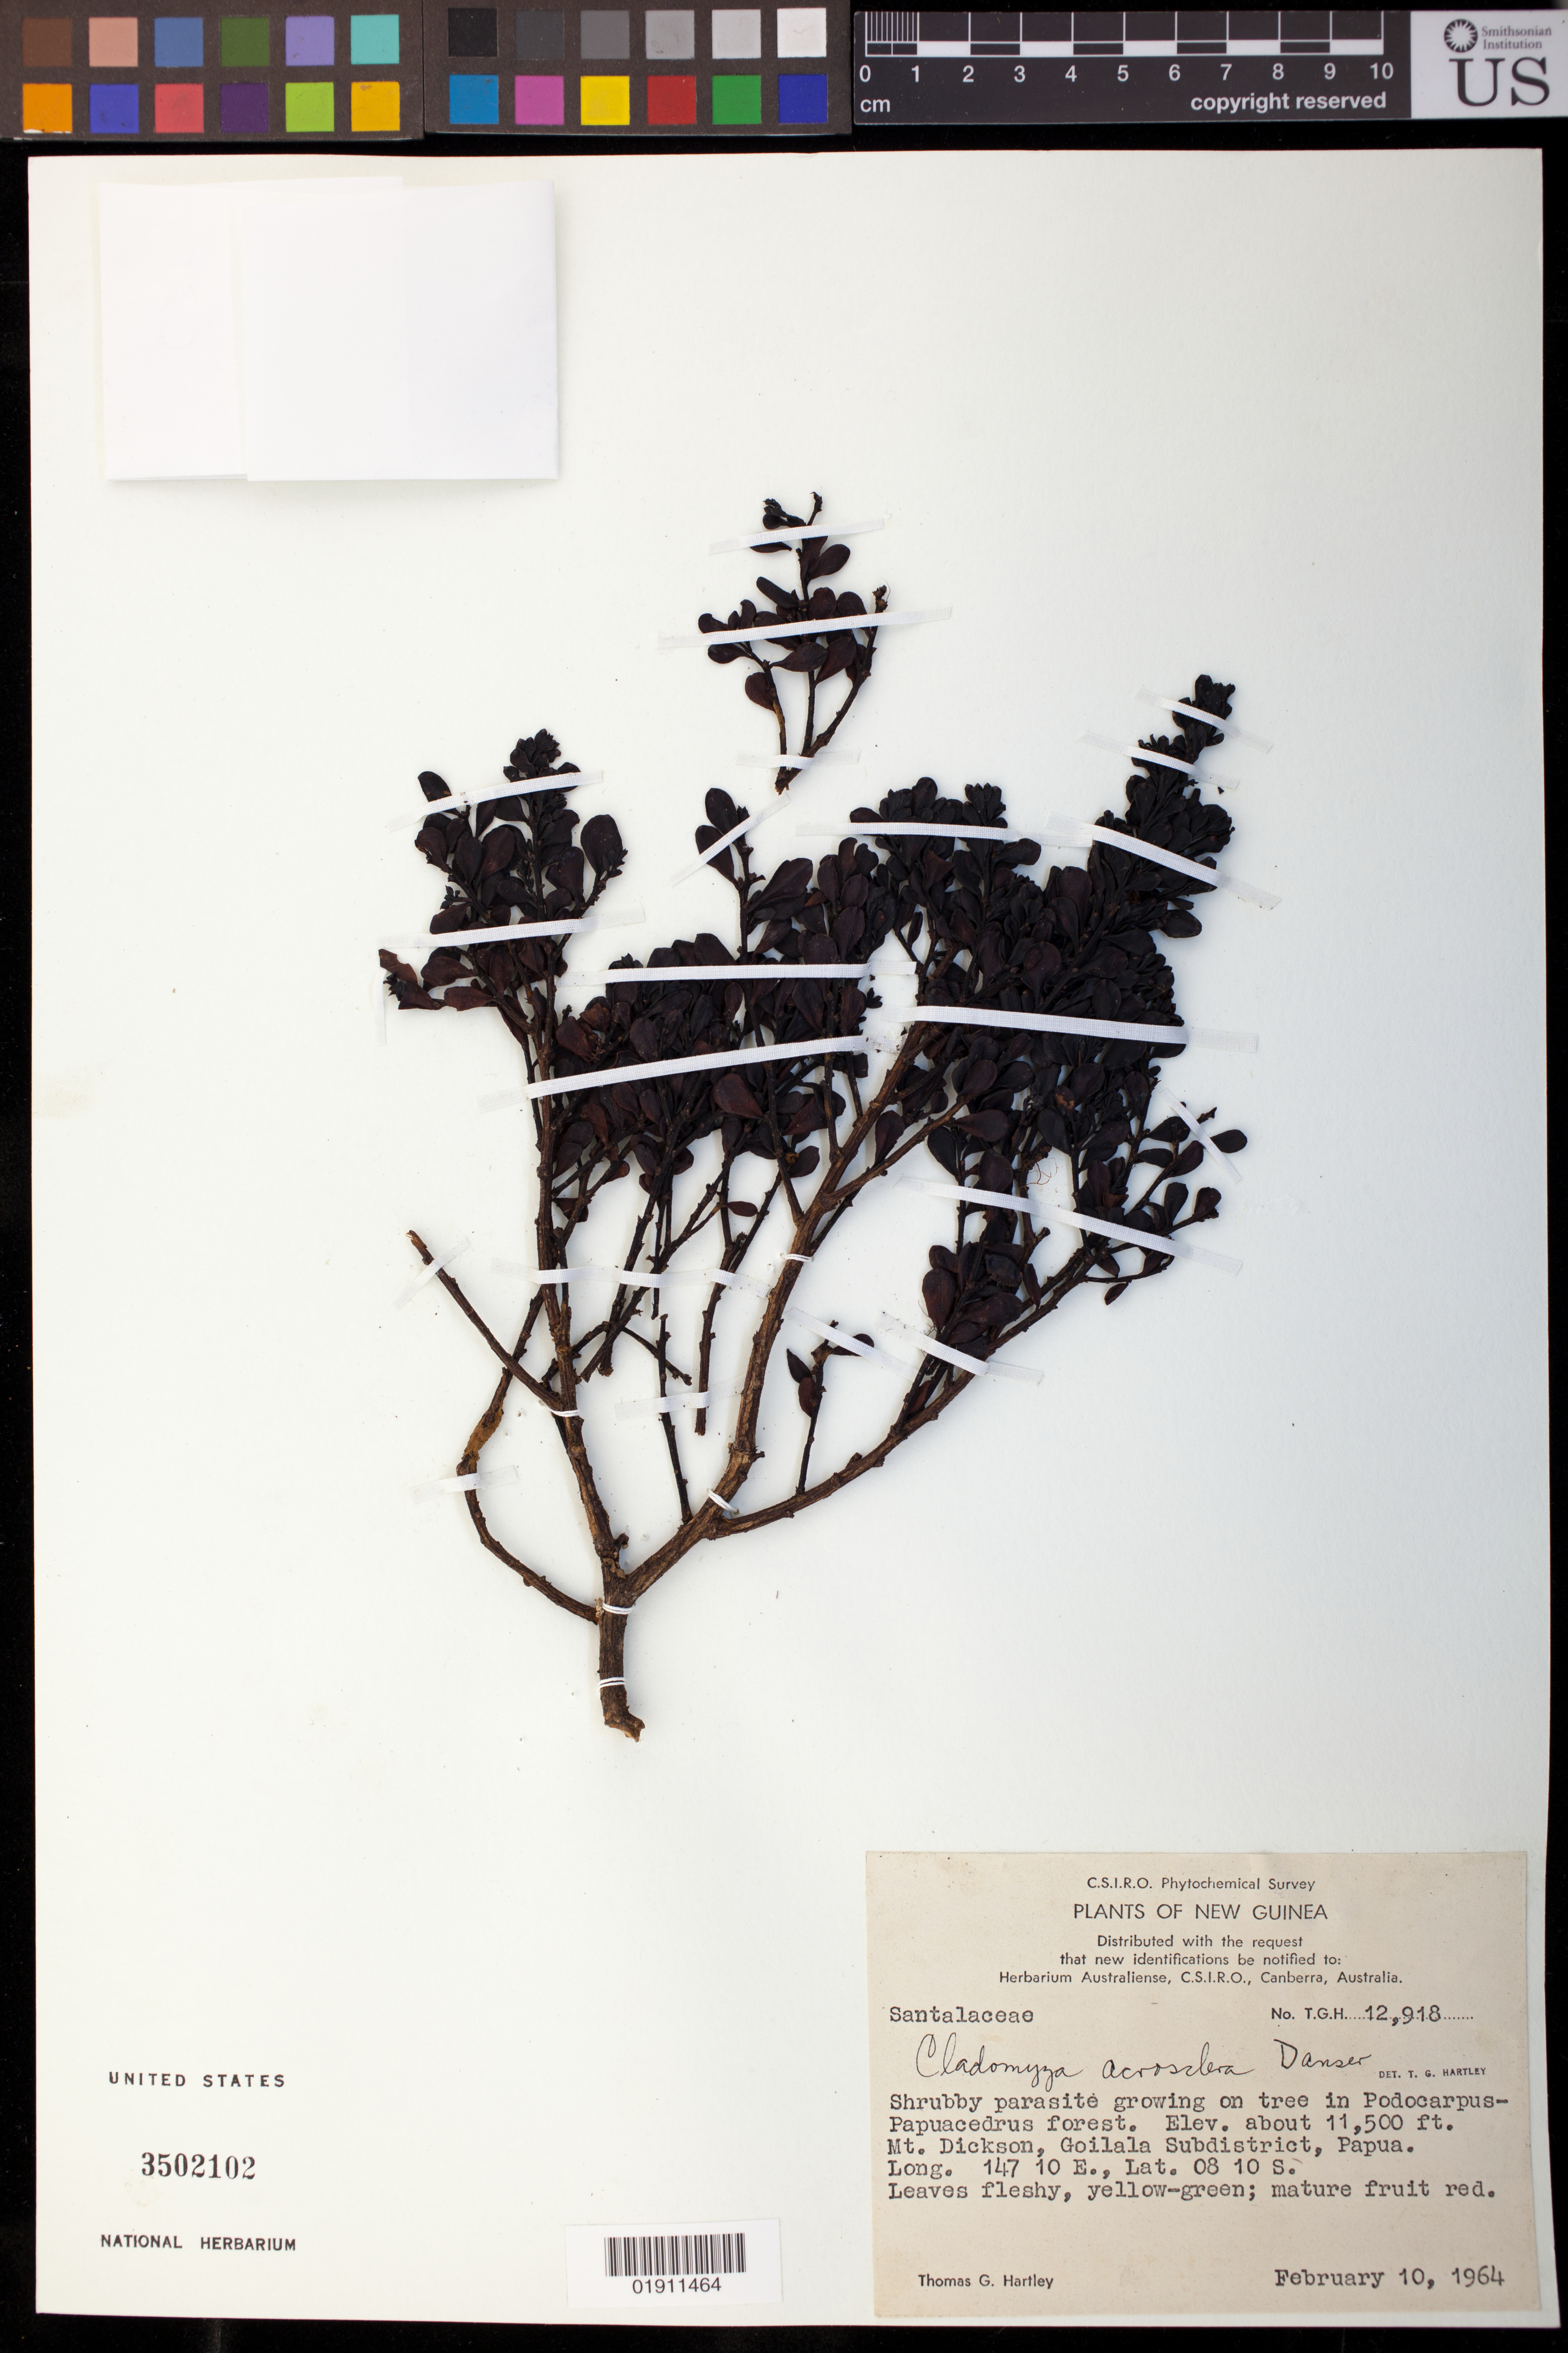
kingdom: Plantae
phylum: Tracheophyta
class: Magnoliopsida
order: Santalales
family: Amphorogynaceae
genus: Dendromyza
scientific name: Dendromyza acrosclera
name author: (Danser) Byng & Christenh.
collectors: T. G. Hartley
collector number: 12918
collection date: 1964-02-10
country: Papua New Guinea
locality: Mt. Dickson, Goilala Subdistrict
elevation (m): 3505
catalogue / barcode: US 3502102